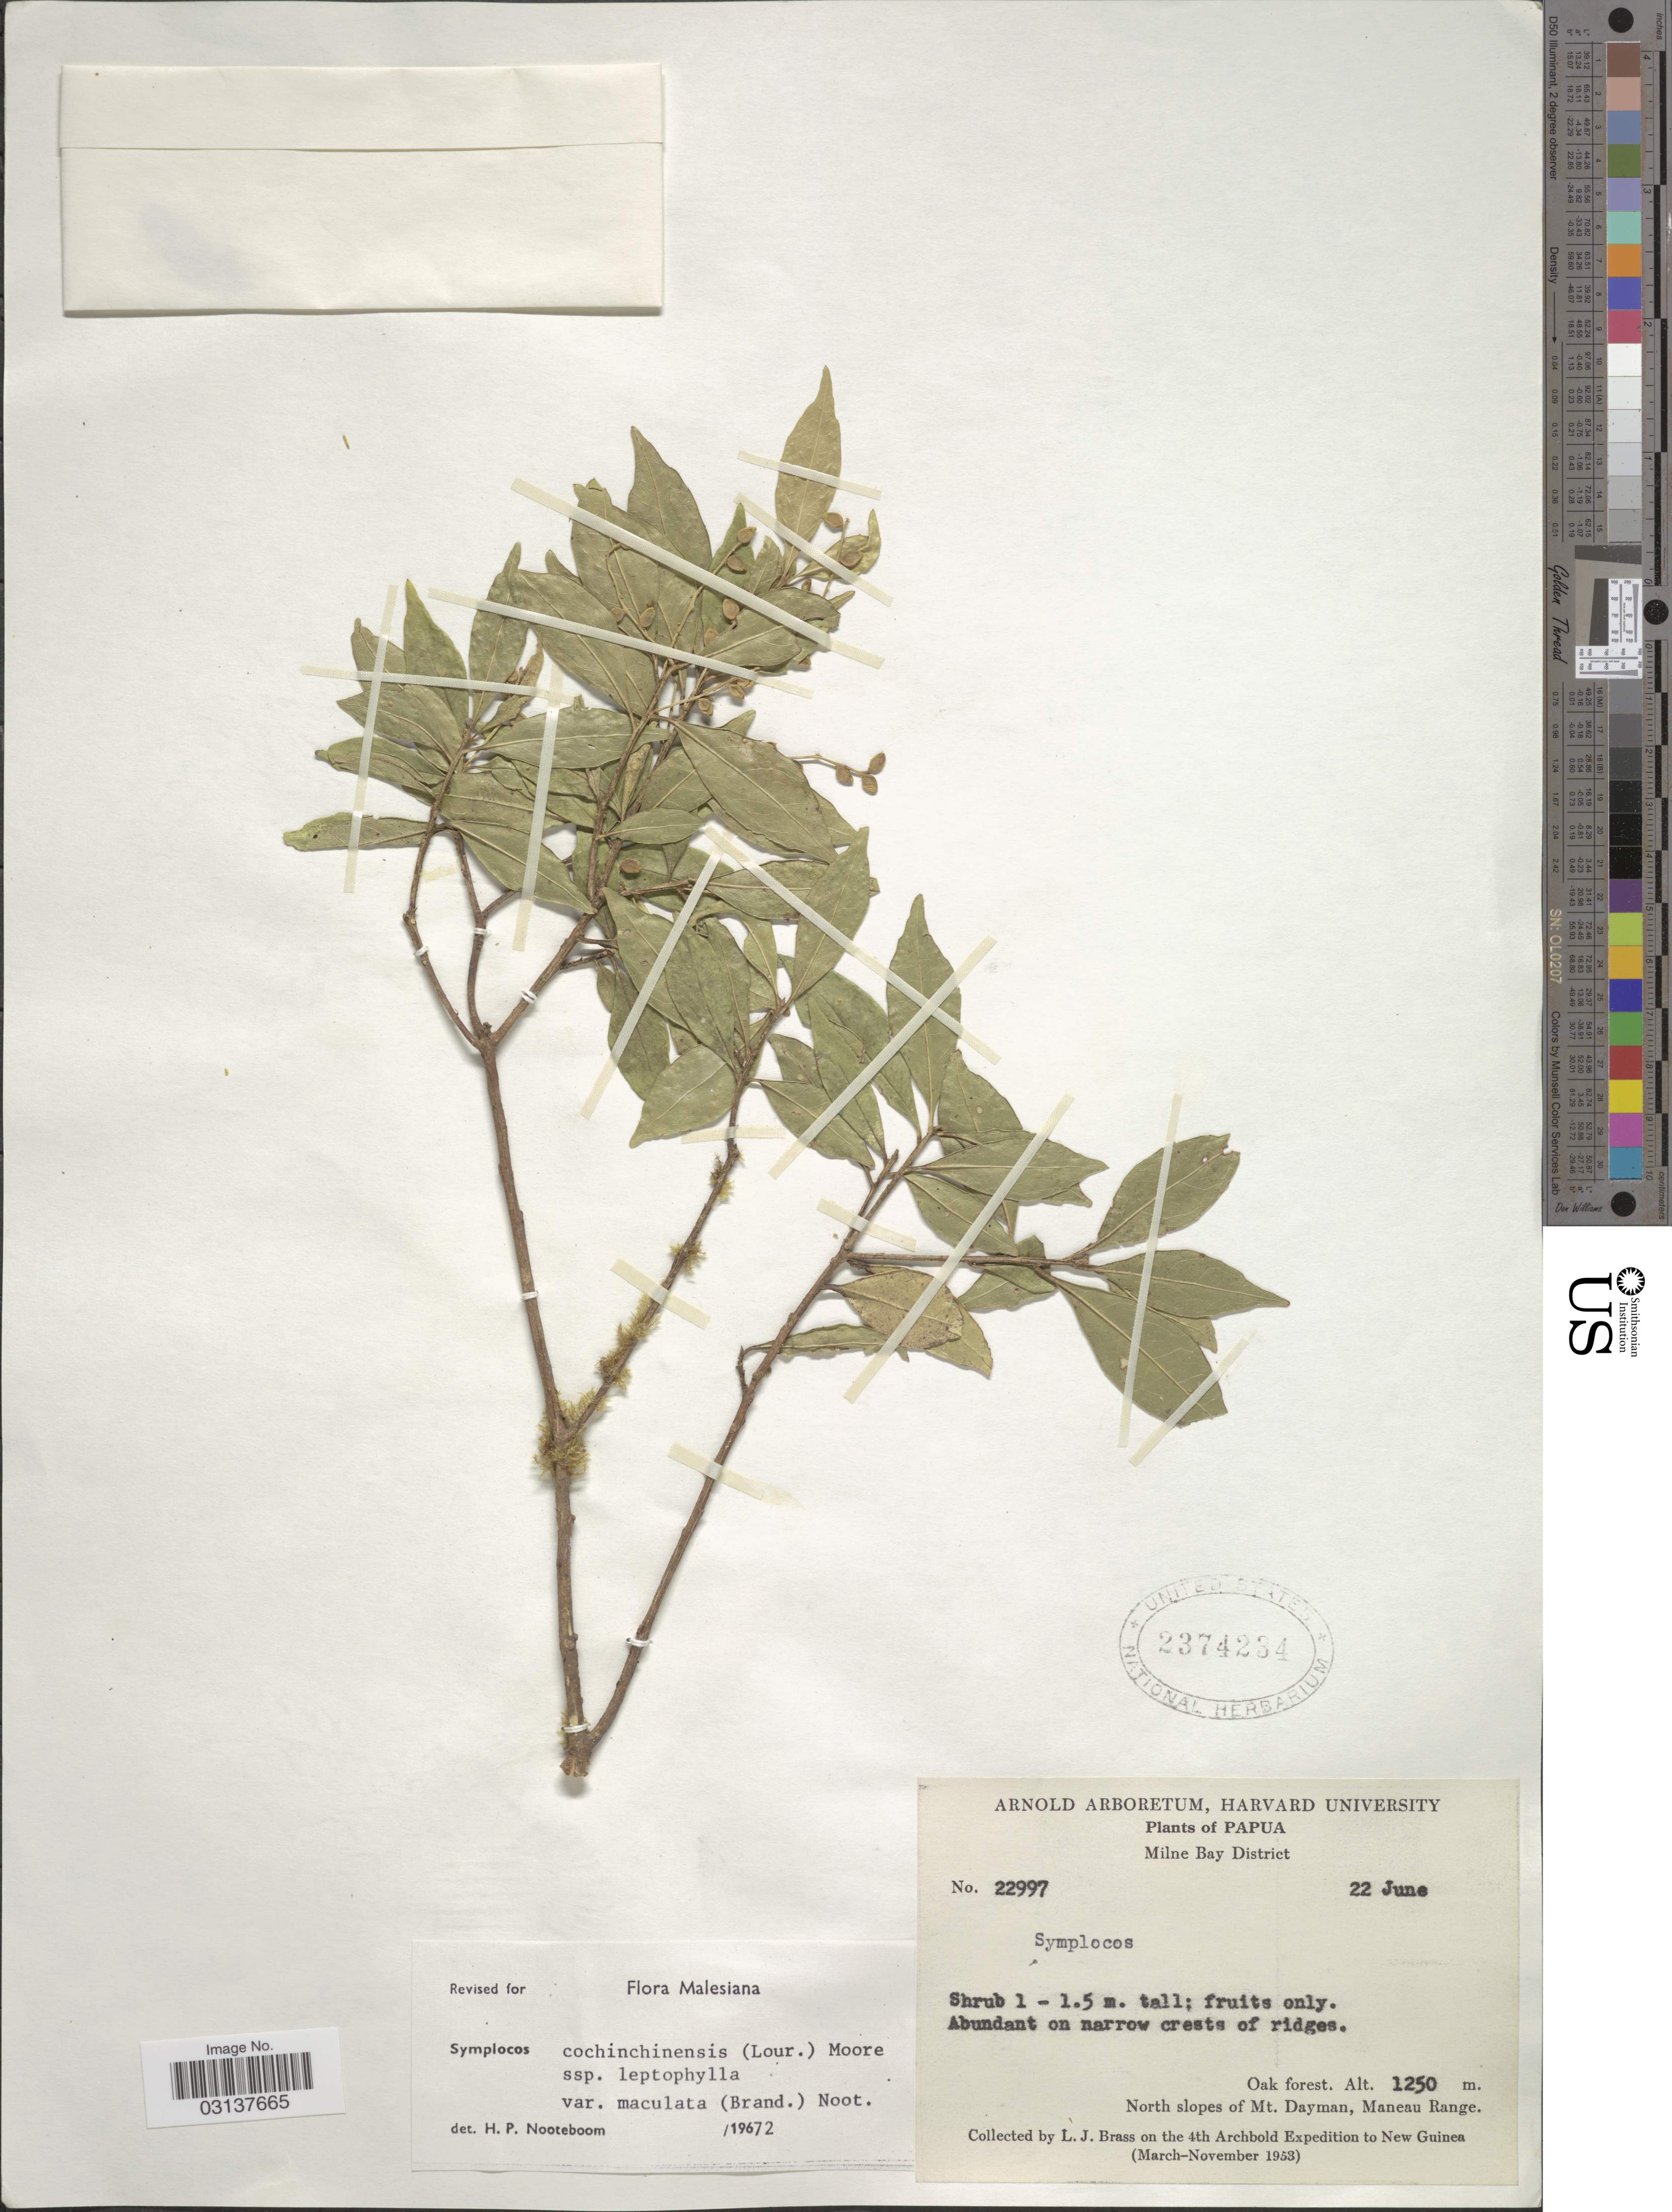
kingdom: Plantae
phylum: Tracheophyta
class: Magnoliopsida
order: Ericales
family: Symplocaceae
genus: Symplocos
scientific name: Symplocos cochinchinensis var. maculata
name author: (Brand) Noot.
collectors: L. J. Brass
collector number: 22997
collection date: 1953-06-22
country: Papua New Guinea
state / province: Milne Bay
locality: Papua, Milne Bay District, Oak forest, North slopes of Mt. Dayman, Maneau Range.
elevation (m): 1250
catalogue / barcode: US 2374234